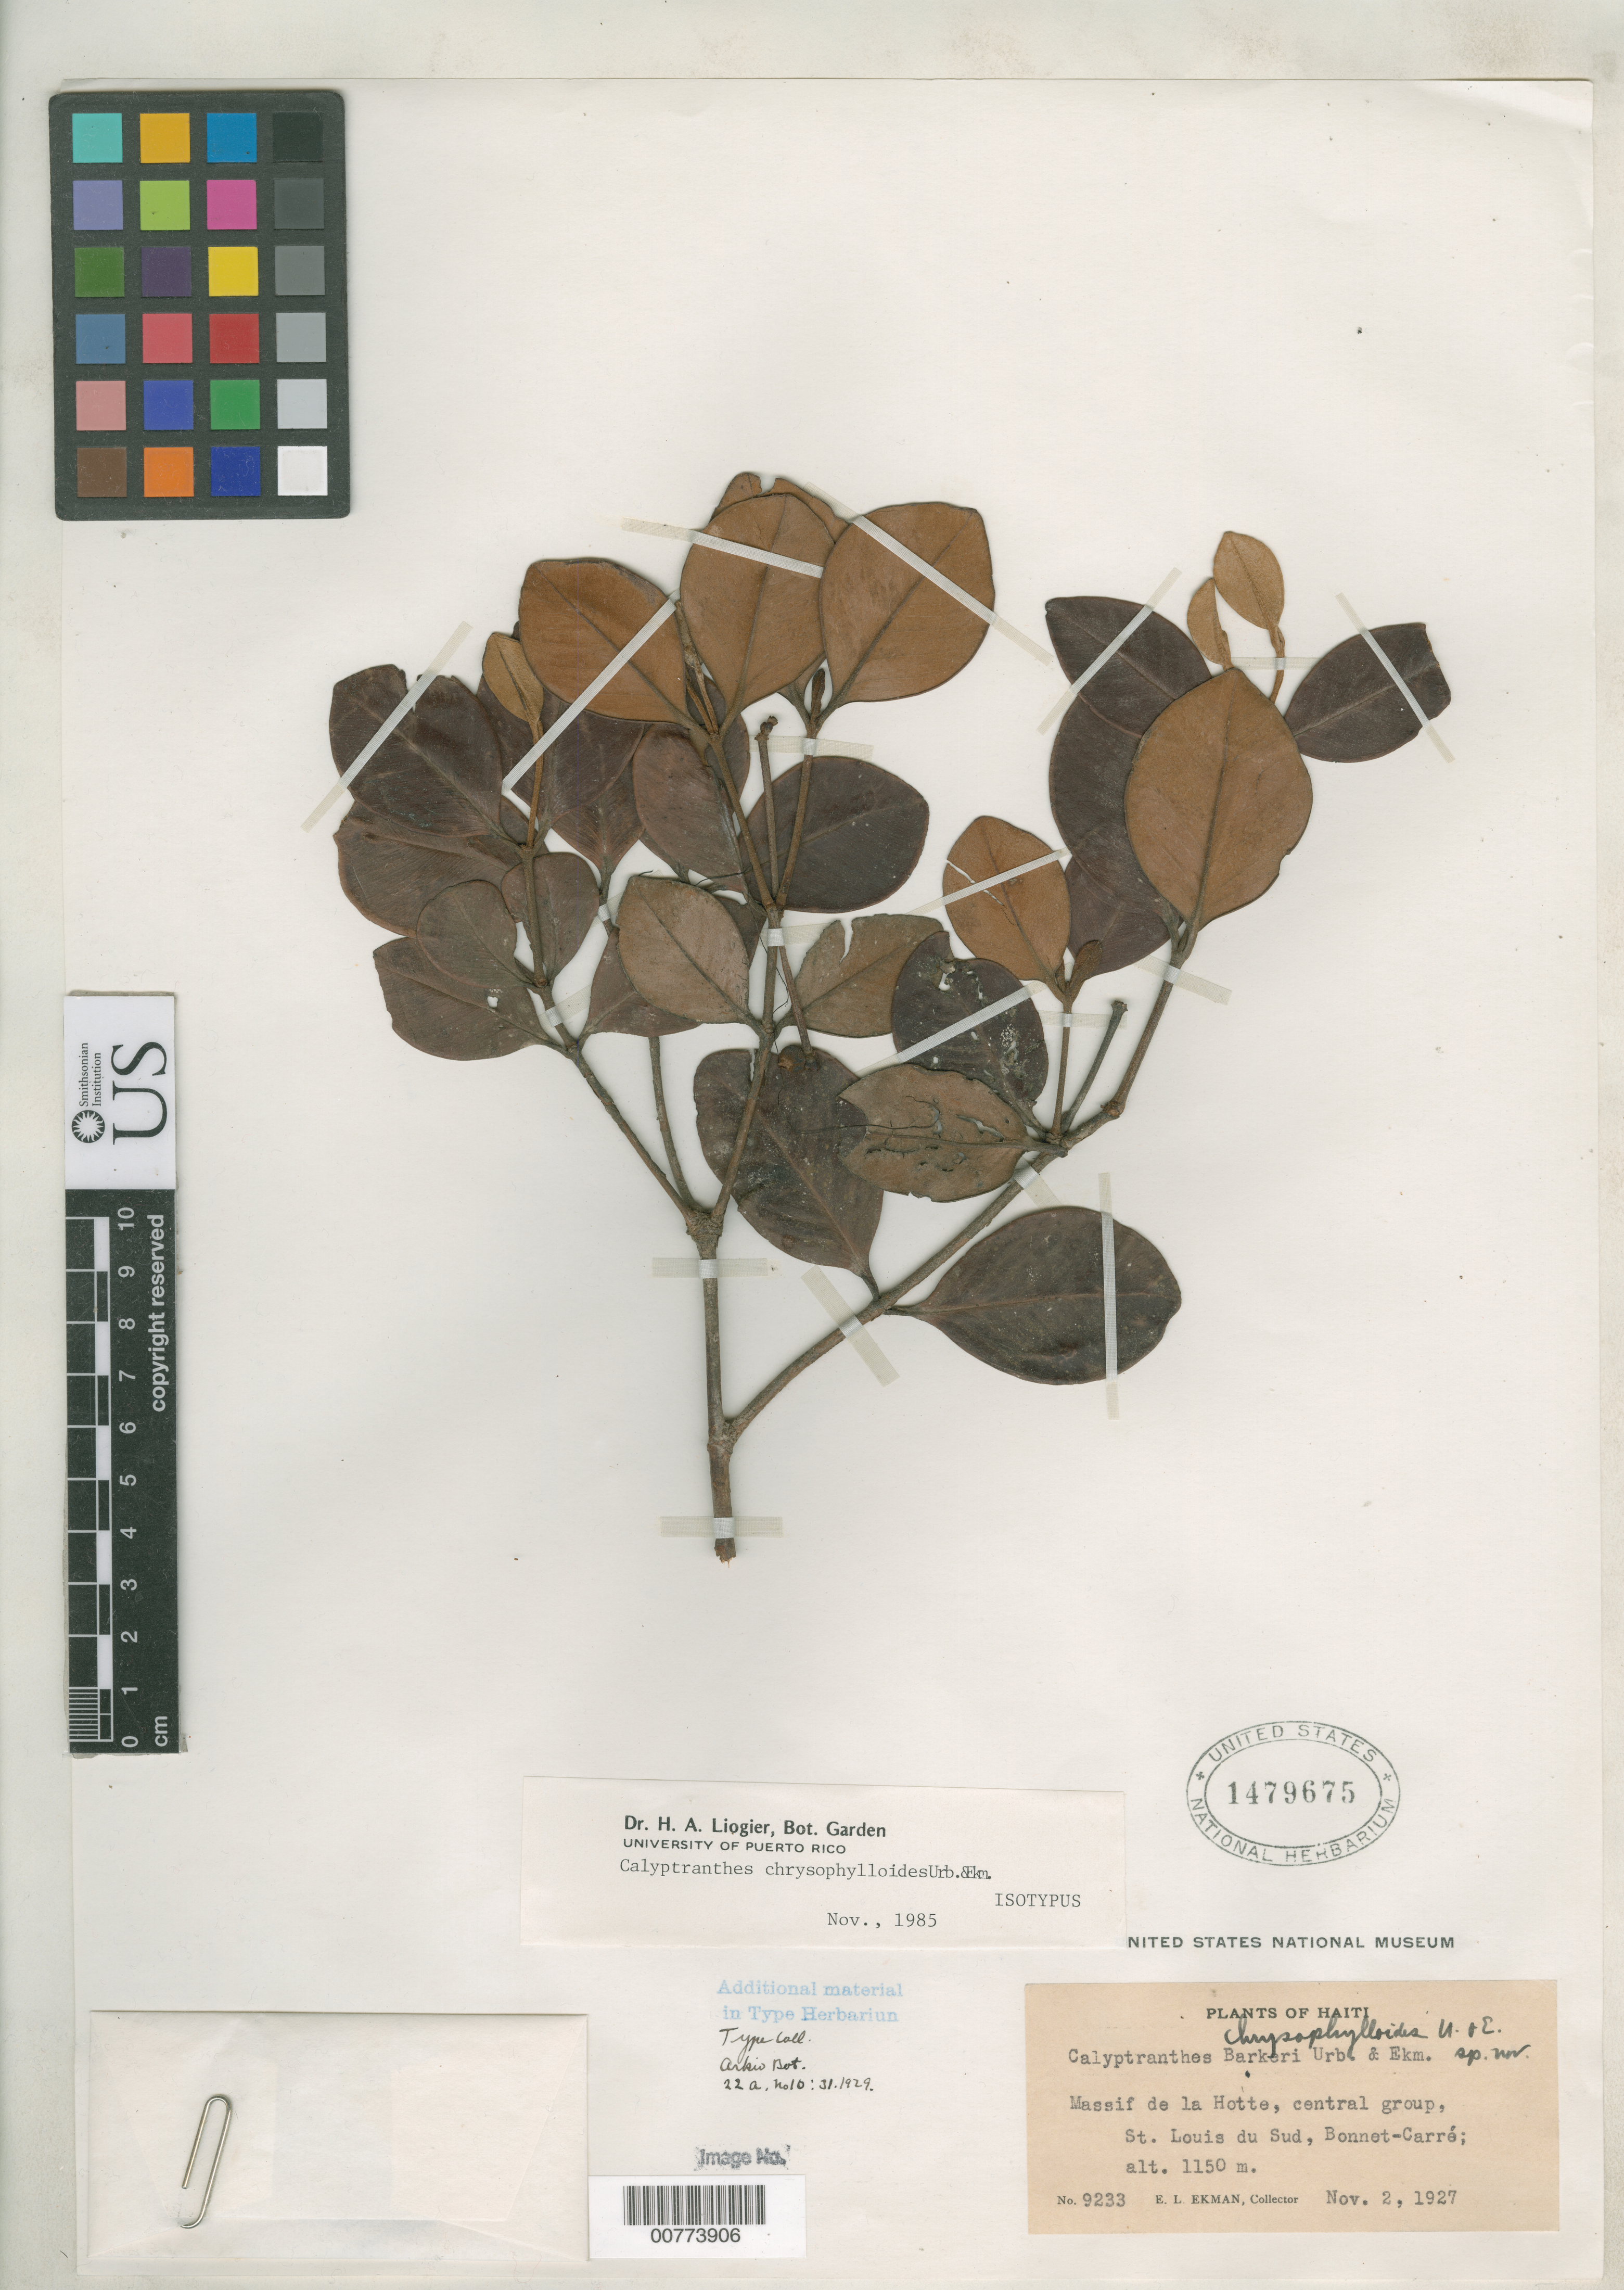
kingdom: Plantae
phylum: Tracheophyta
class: Magnoliopsida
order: Myrtales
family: Myrtaceae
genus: Calyptranthes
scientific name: Calyptranthes chrysophylloides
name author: Urb. & Ekman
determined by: Liogier, Alain H.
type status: Isotype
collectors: E. L. Ekman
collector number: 9233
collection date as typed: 02 Nov 1927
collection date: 1927-11-02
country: Haiti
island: Hispaniola Island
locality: Massif de la Hotte, central group, St. Louis du Sud, Bonnet-Carré.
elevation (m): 1150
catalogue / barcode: US 1479675